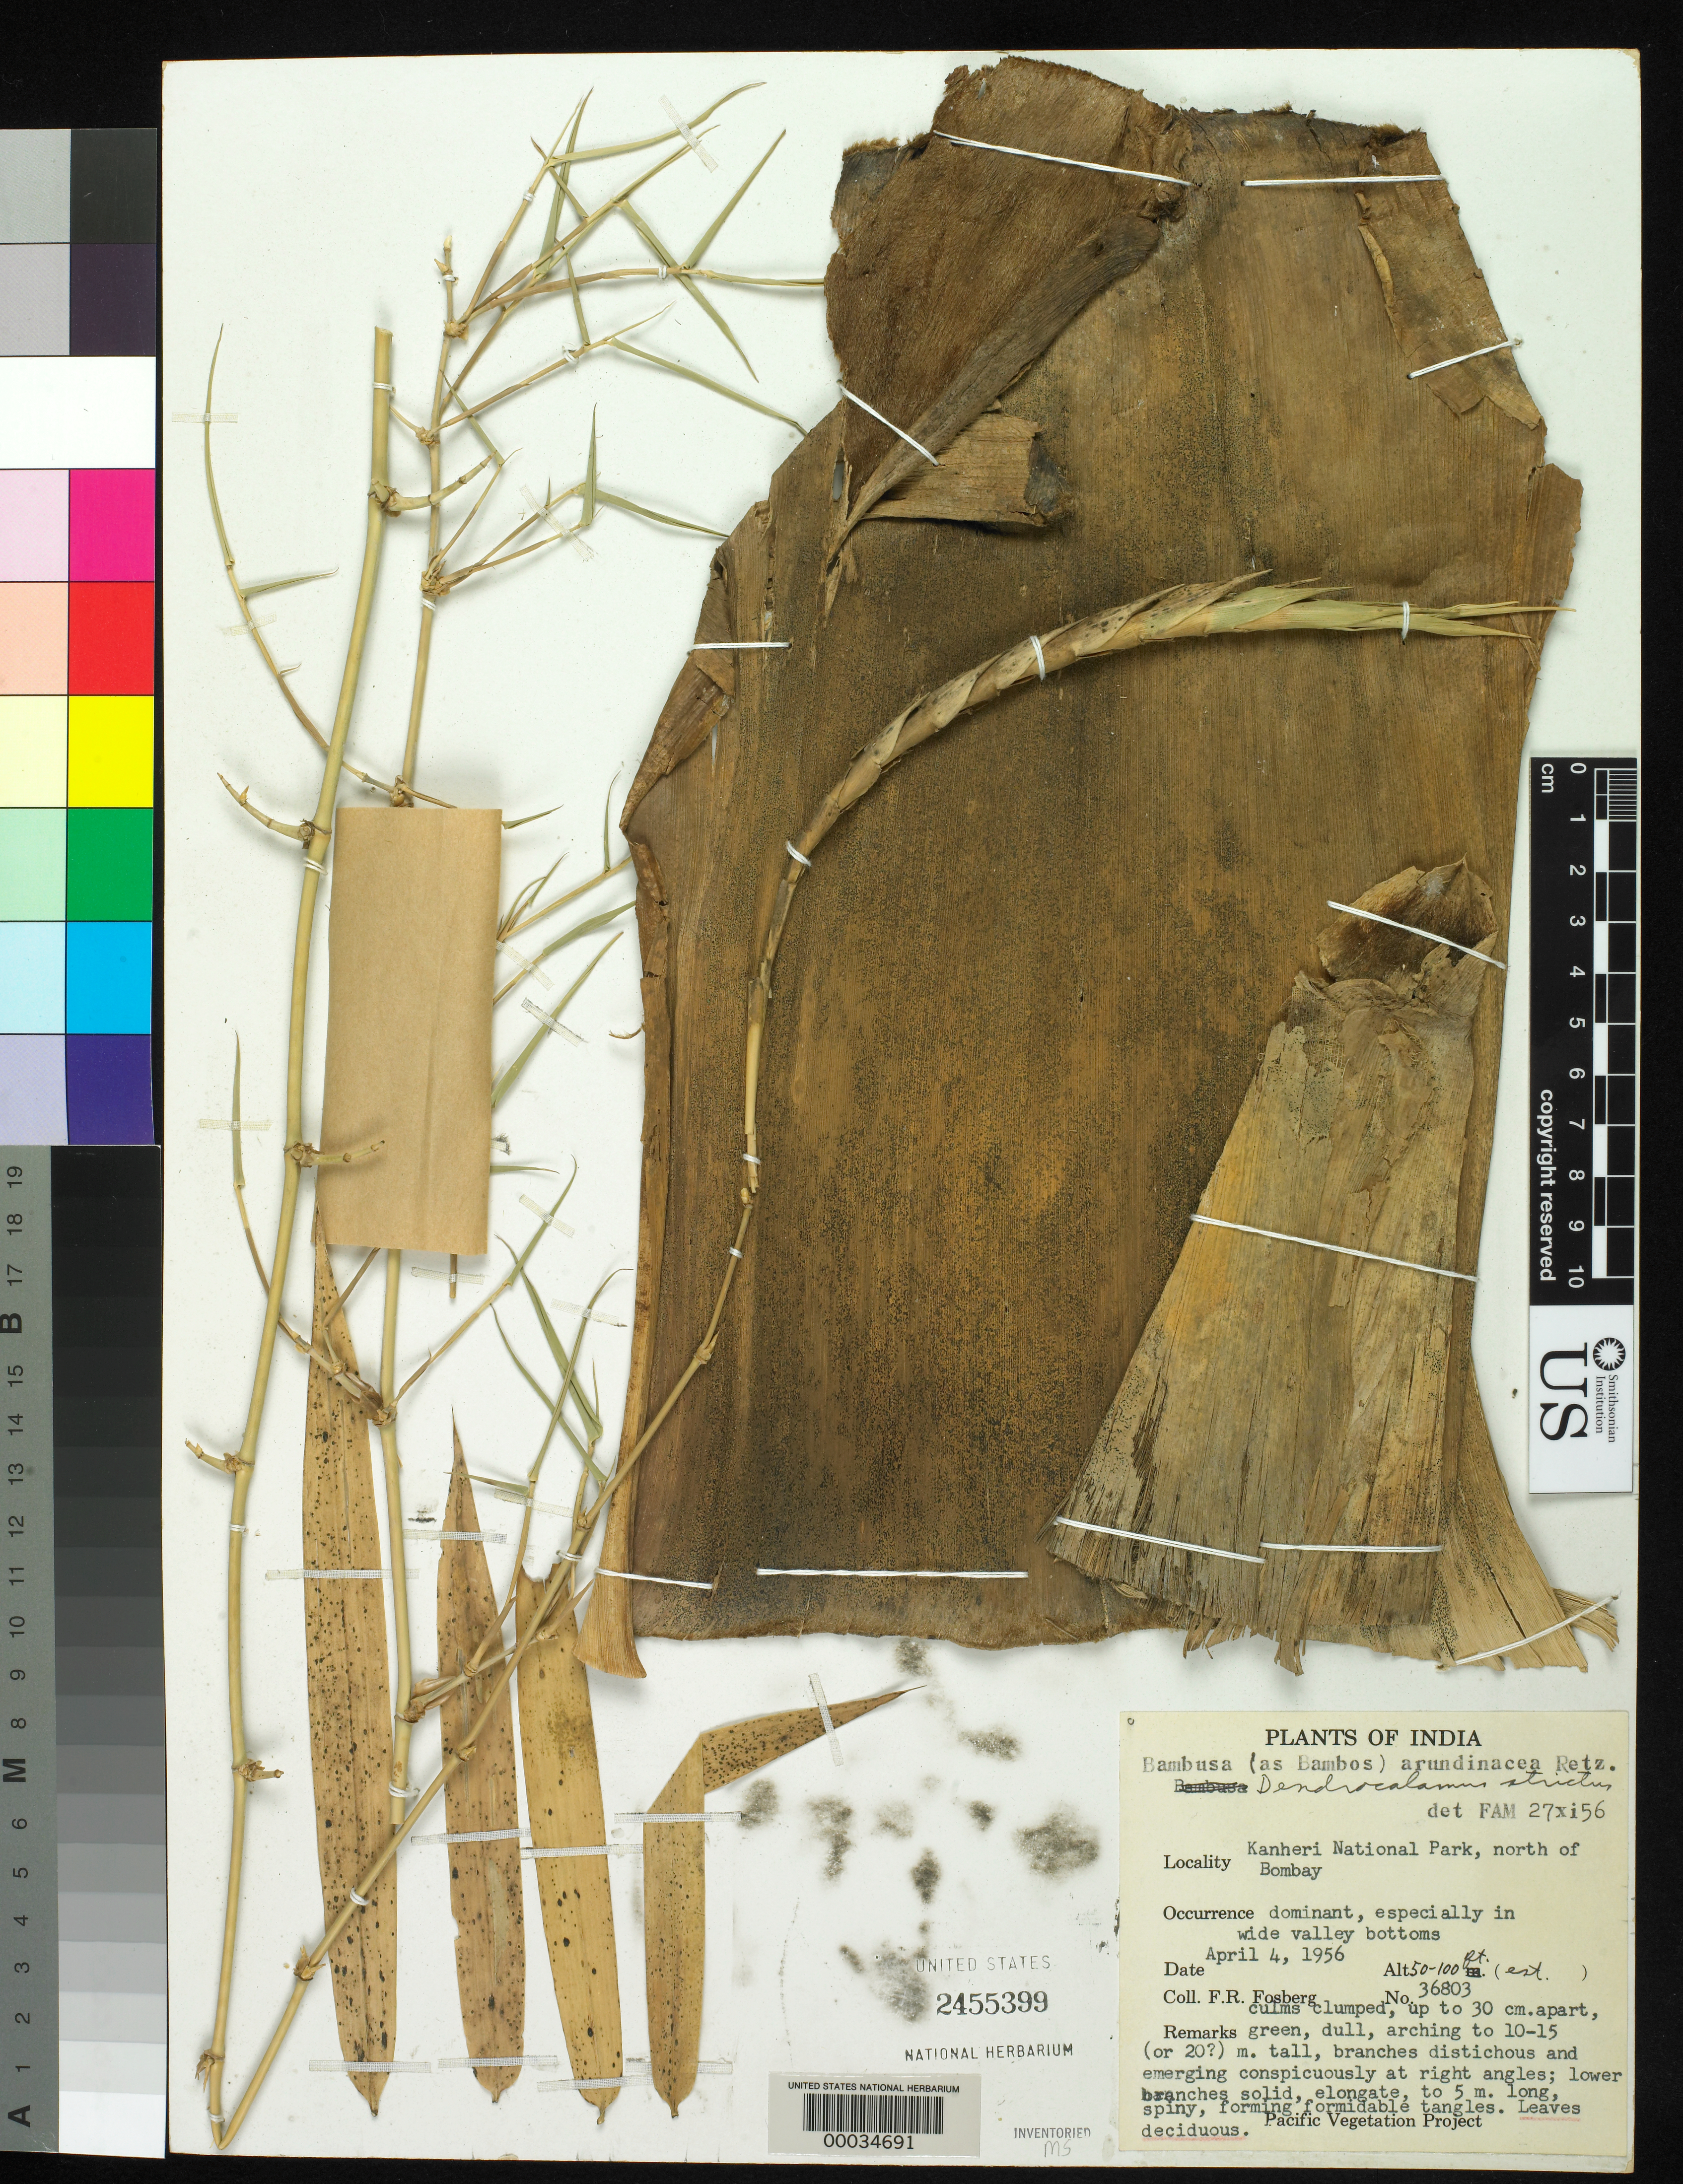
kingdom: Plantae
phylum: Tracheophyta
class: Liliopsida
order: Poales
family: Poaceae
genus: Dendrocalamus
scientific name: Dendrocalamus strictus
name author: (Roxb.) Nees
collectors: F. R. Fosberg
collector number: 36803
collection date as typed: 24 Apr 1956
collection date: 1956-04-24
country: India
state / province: Maharashtra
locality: Kanheri national park-bombay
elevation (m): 15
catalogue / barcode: US 2455399